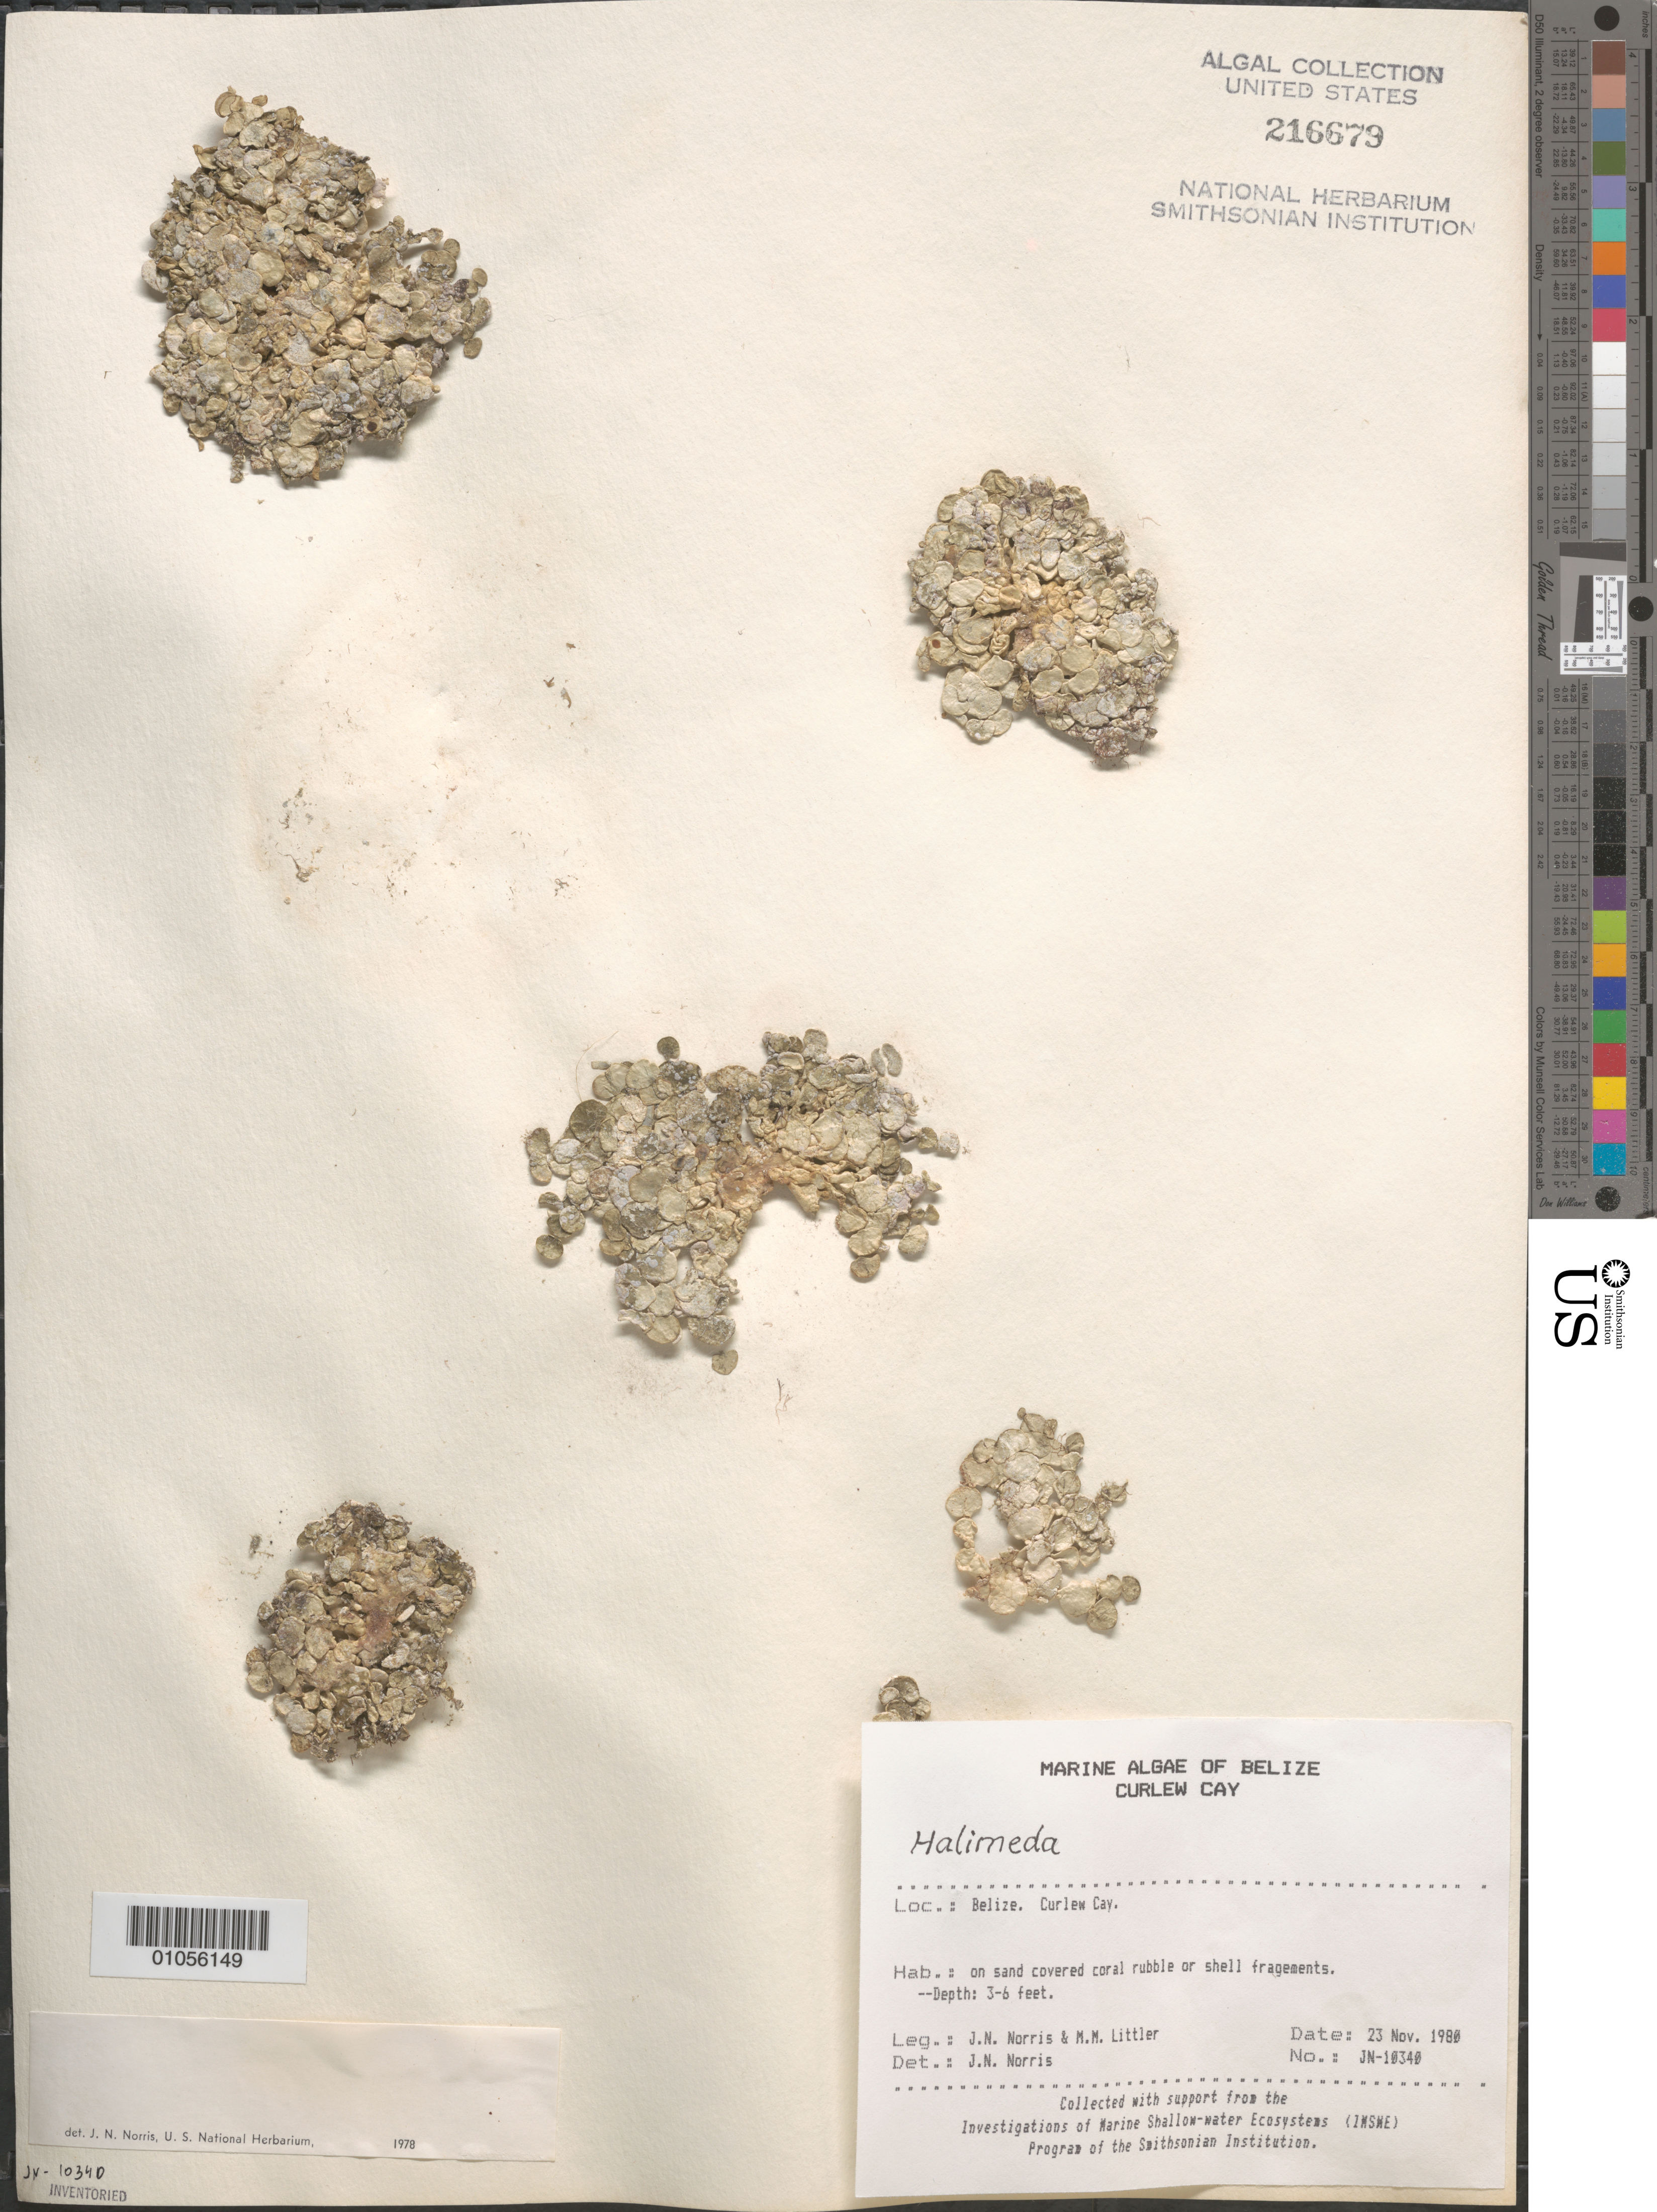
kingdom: Plantae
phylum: Chlorophyta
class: Ulvophyceae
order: Bryopsidales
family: Halimedaceae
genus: Halimeda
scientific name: Halimeda sp.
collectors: J. N. Norris & M. M. Littler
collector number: JN-10340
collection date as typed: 23 Nov 1980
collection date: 1980-11-23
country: Belize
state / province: Stann Creek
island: Curlew Cay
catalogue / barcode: US 216679